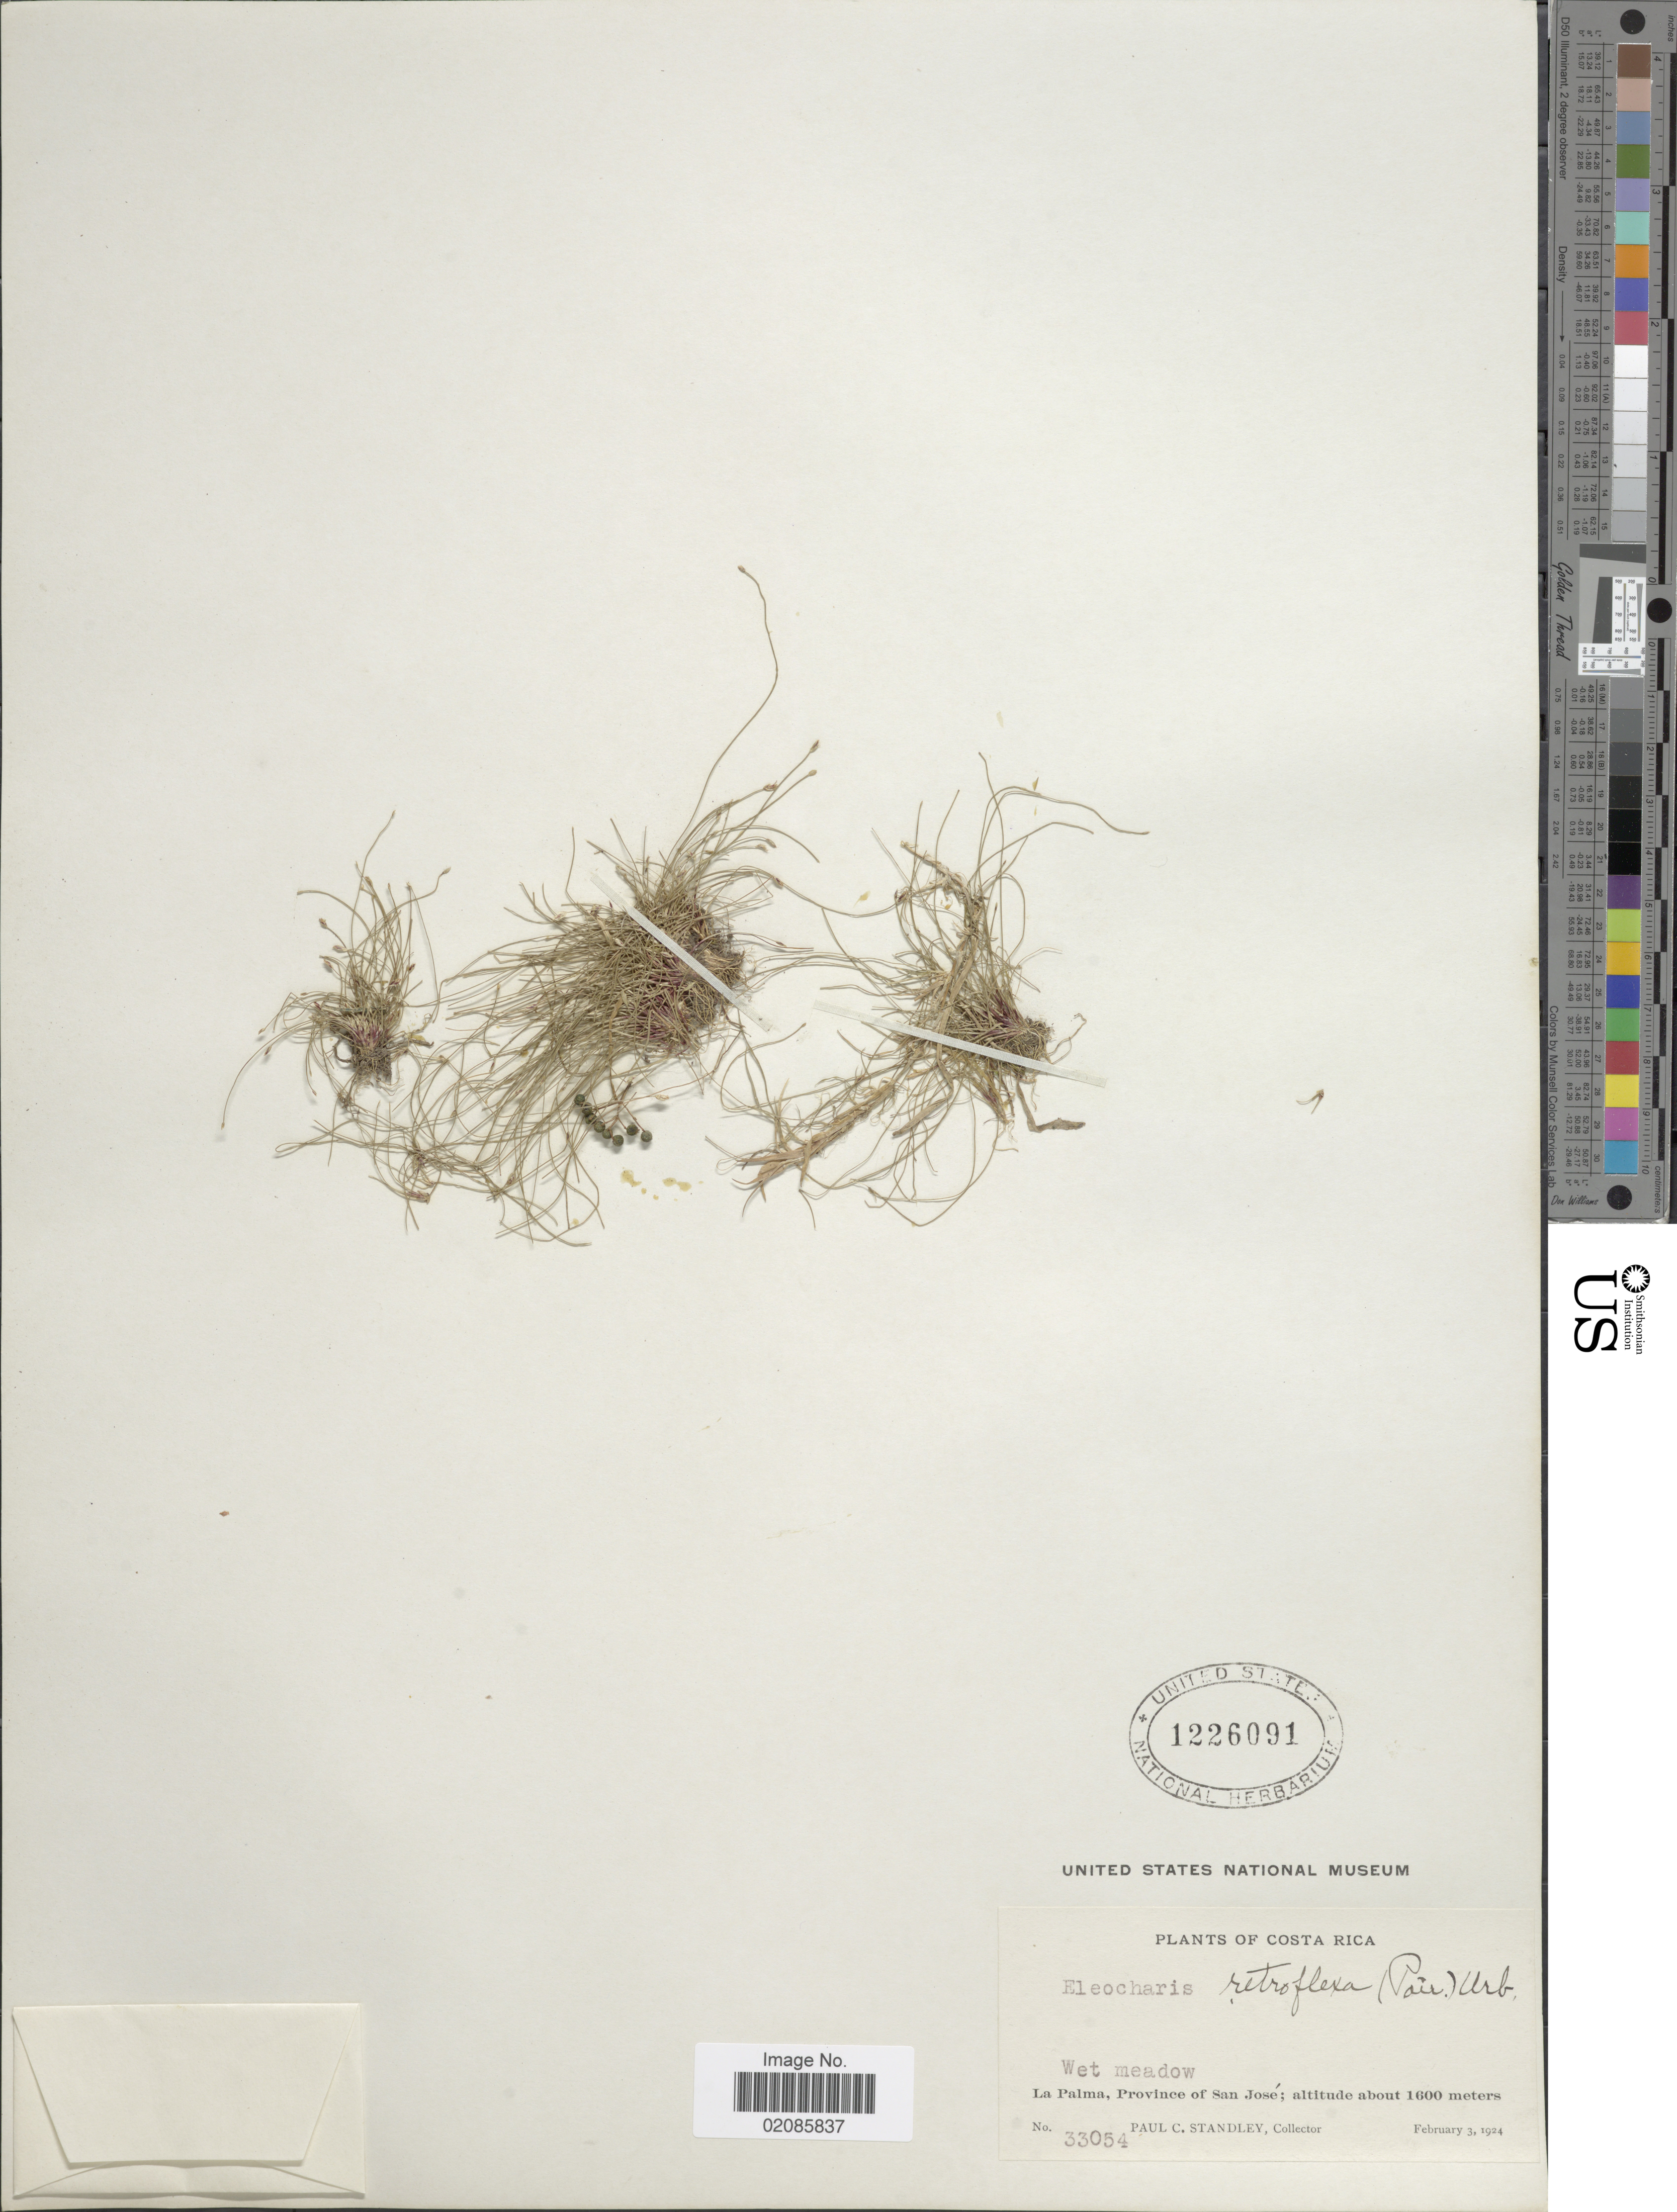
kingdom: Plantae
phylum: Tracheophyta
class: Liliopsida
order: Poales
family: Cyperaceae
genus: Eleocharis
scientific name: Eleocharis retroflexa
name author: (Poir.) Urb.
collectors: P. C. Standley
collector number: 33054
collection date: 1924-02-03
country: Costa Rica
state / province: San José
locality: La Palma, Province of San José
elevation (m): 1600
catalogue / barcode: US 1226091